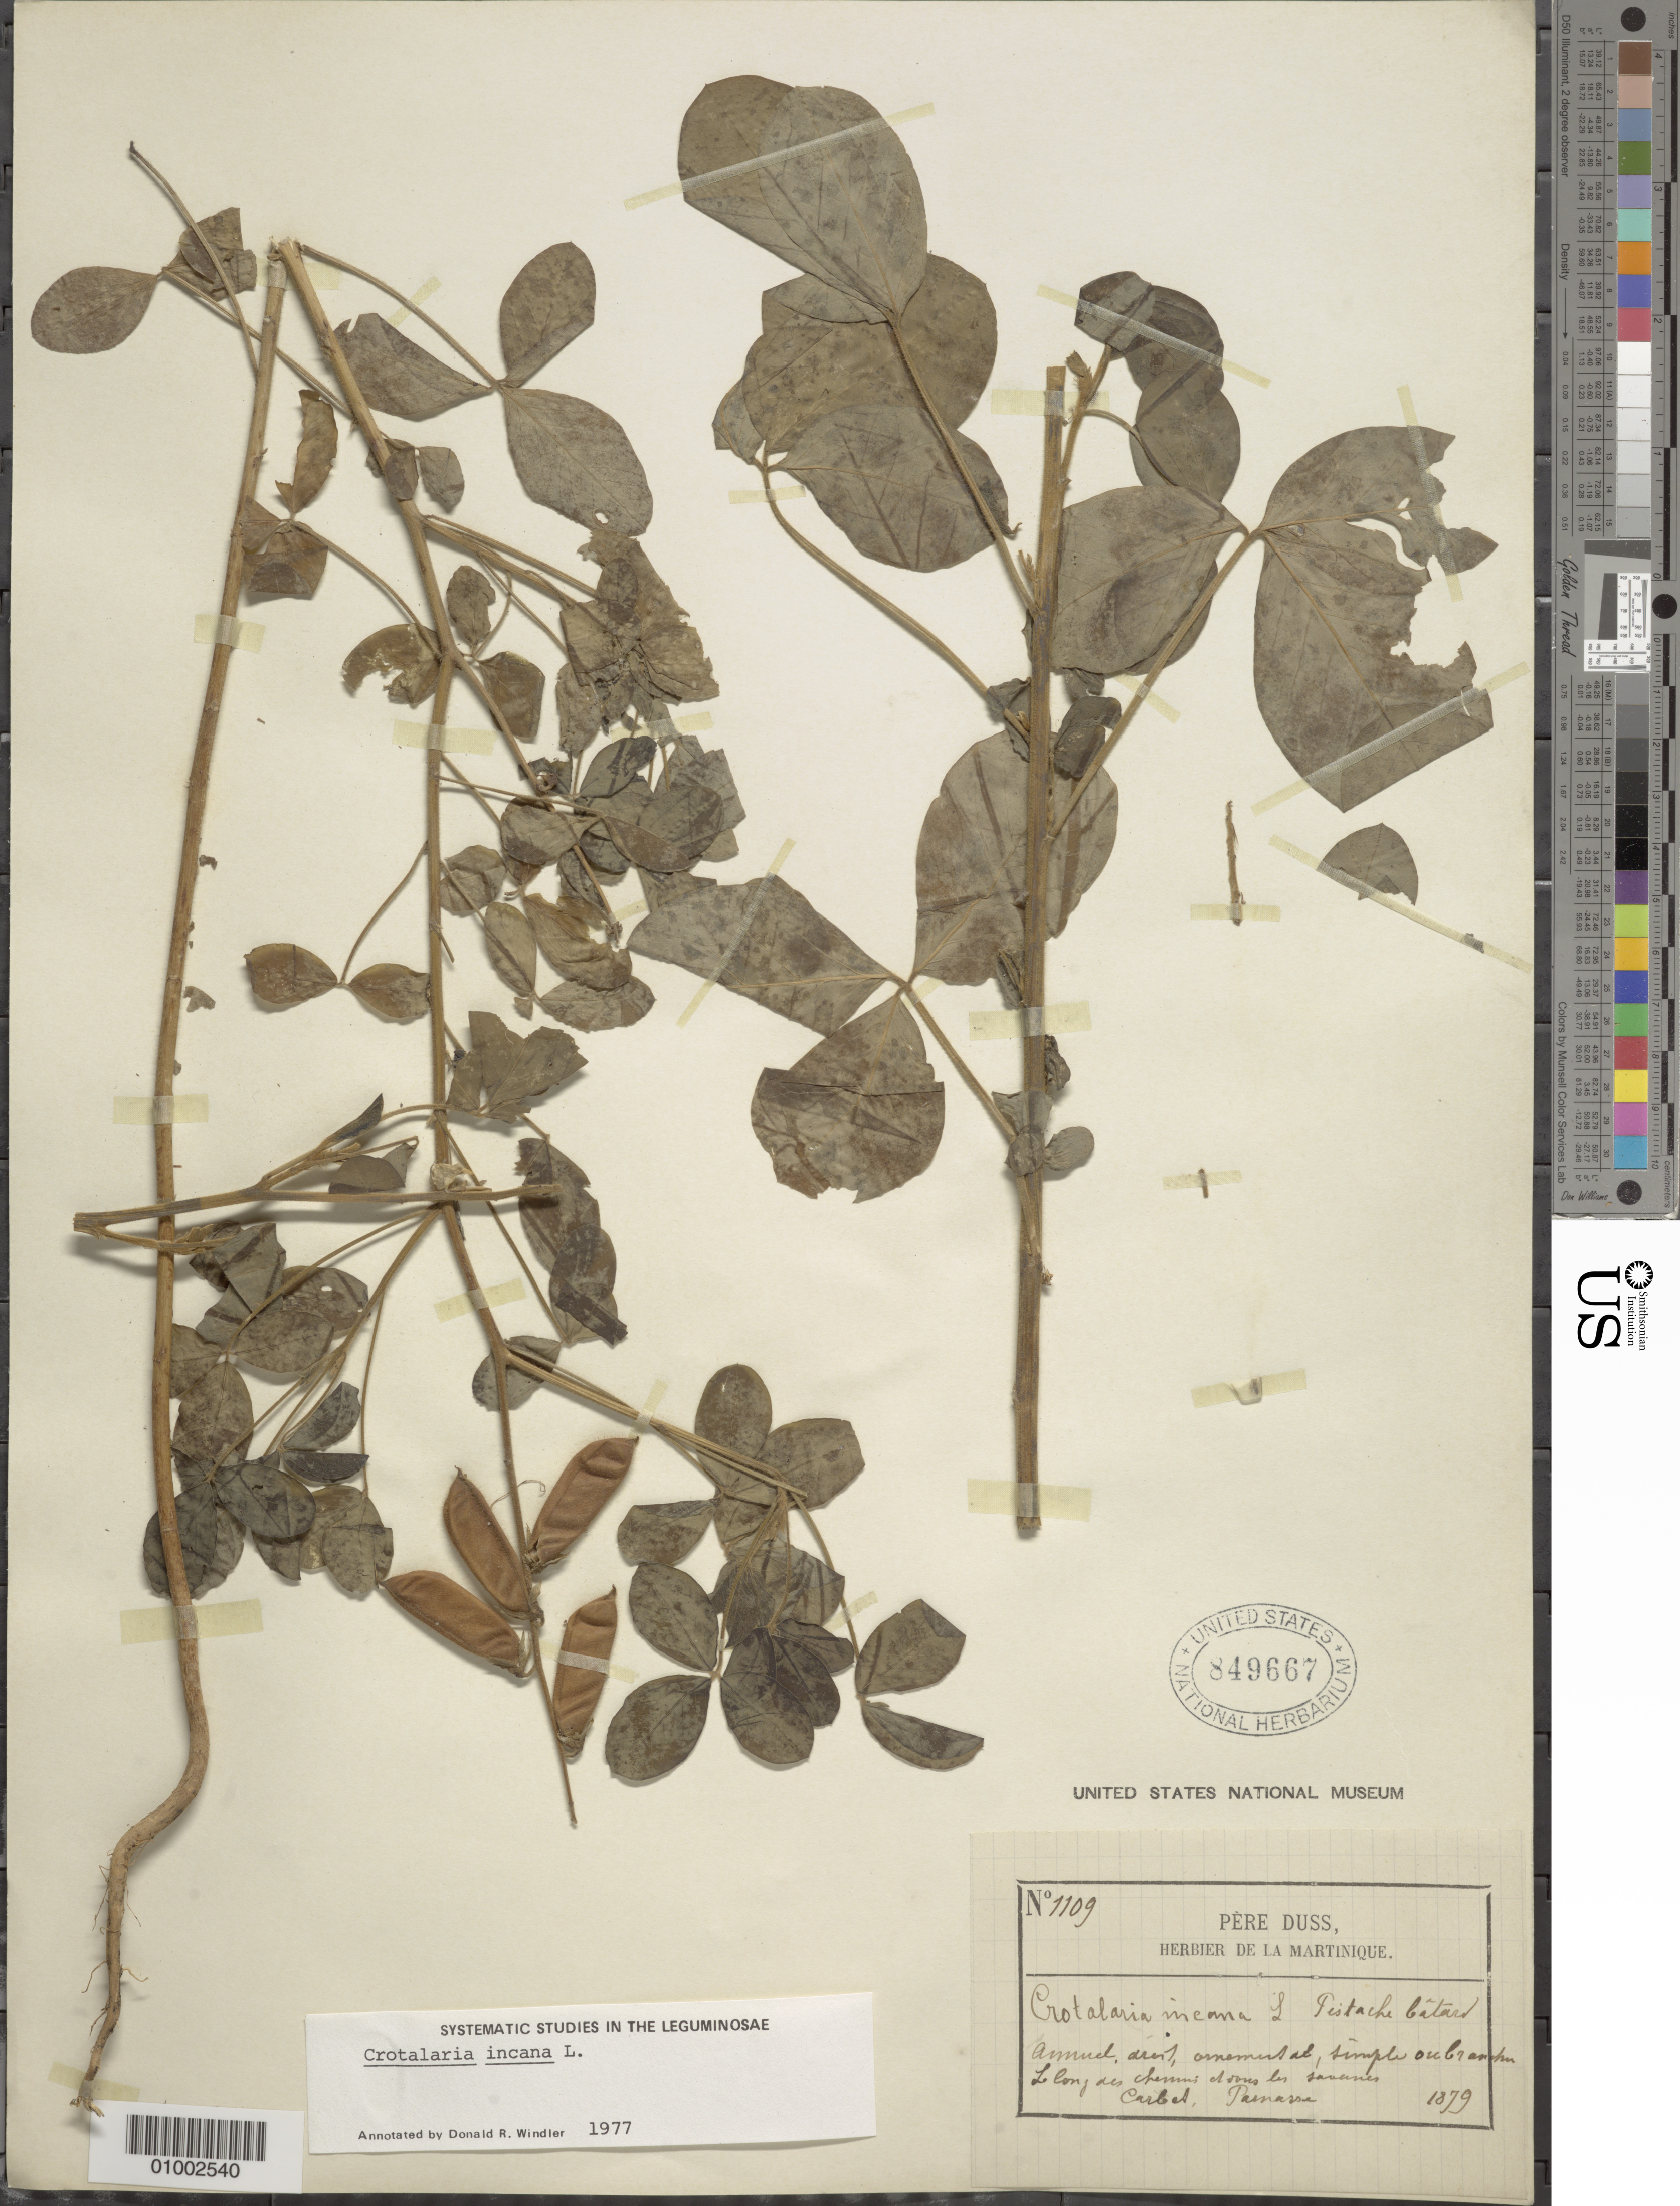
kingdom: Plantae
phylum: Tracheophyta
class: Magnoliopsida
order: Fabales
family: Fabaceae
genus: Crotalaria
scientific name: Crotalaria incana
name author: L.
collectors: Père Duss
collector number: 1109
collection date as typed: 1879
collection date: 1879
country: Martinique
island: Martinique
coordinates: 0 N, 0 E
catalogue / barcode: US 849667